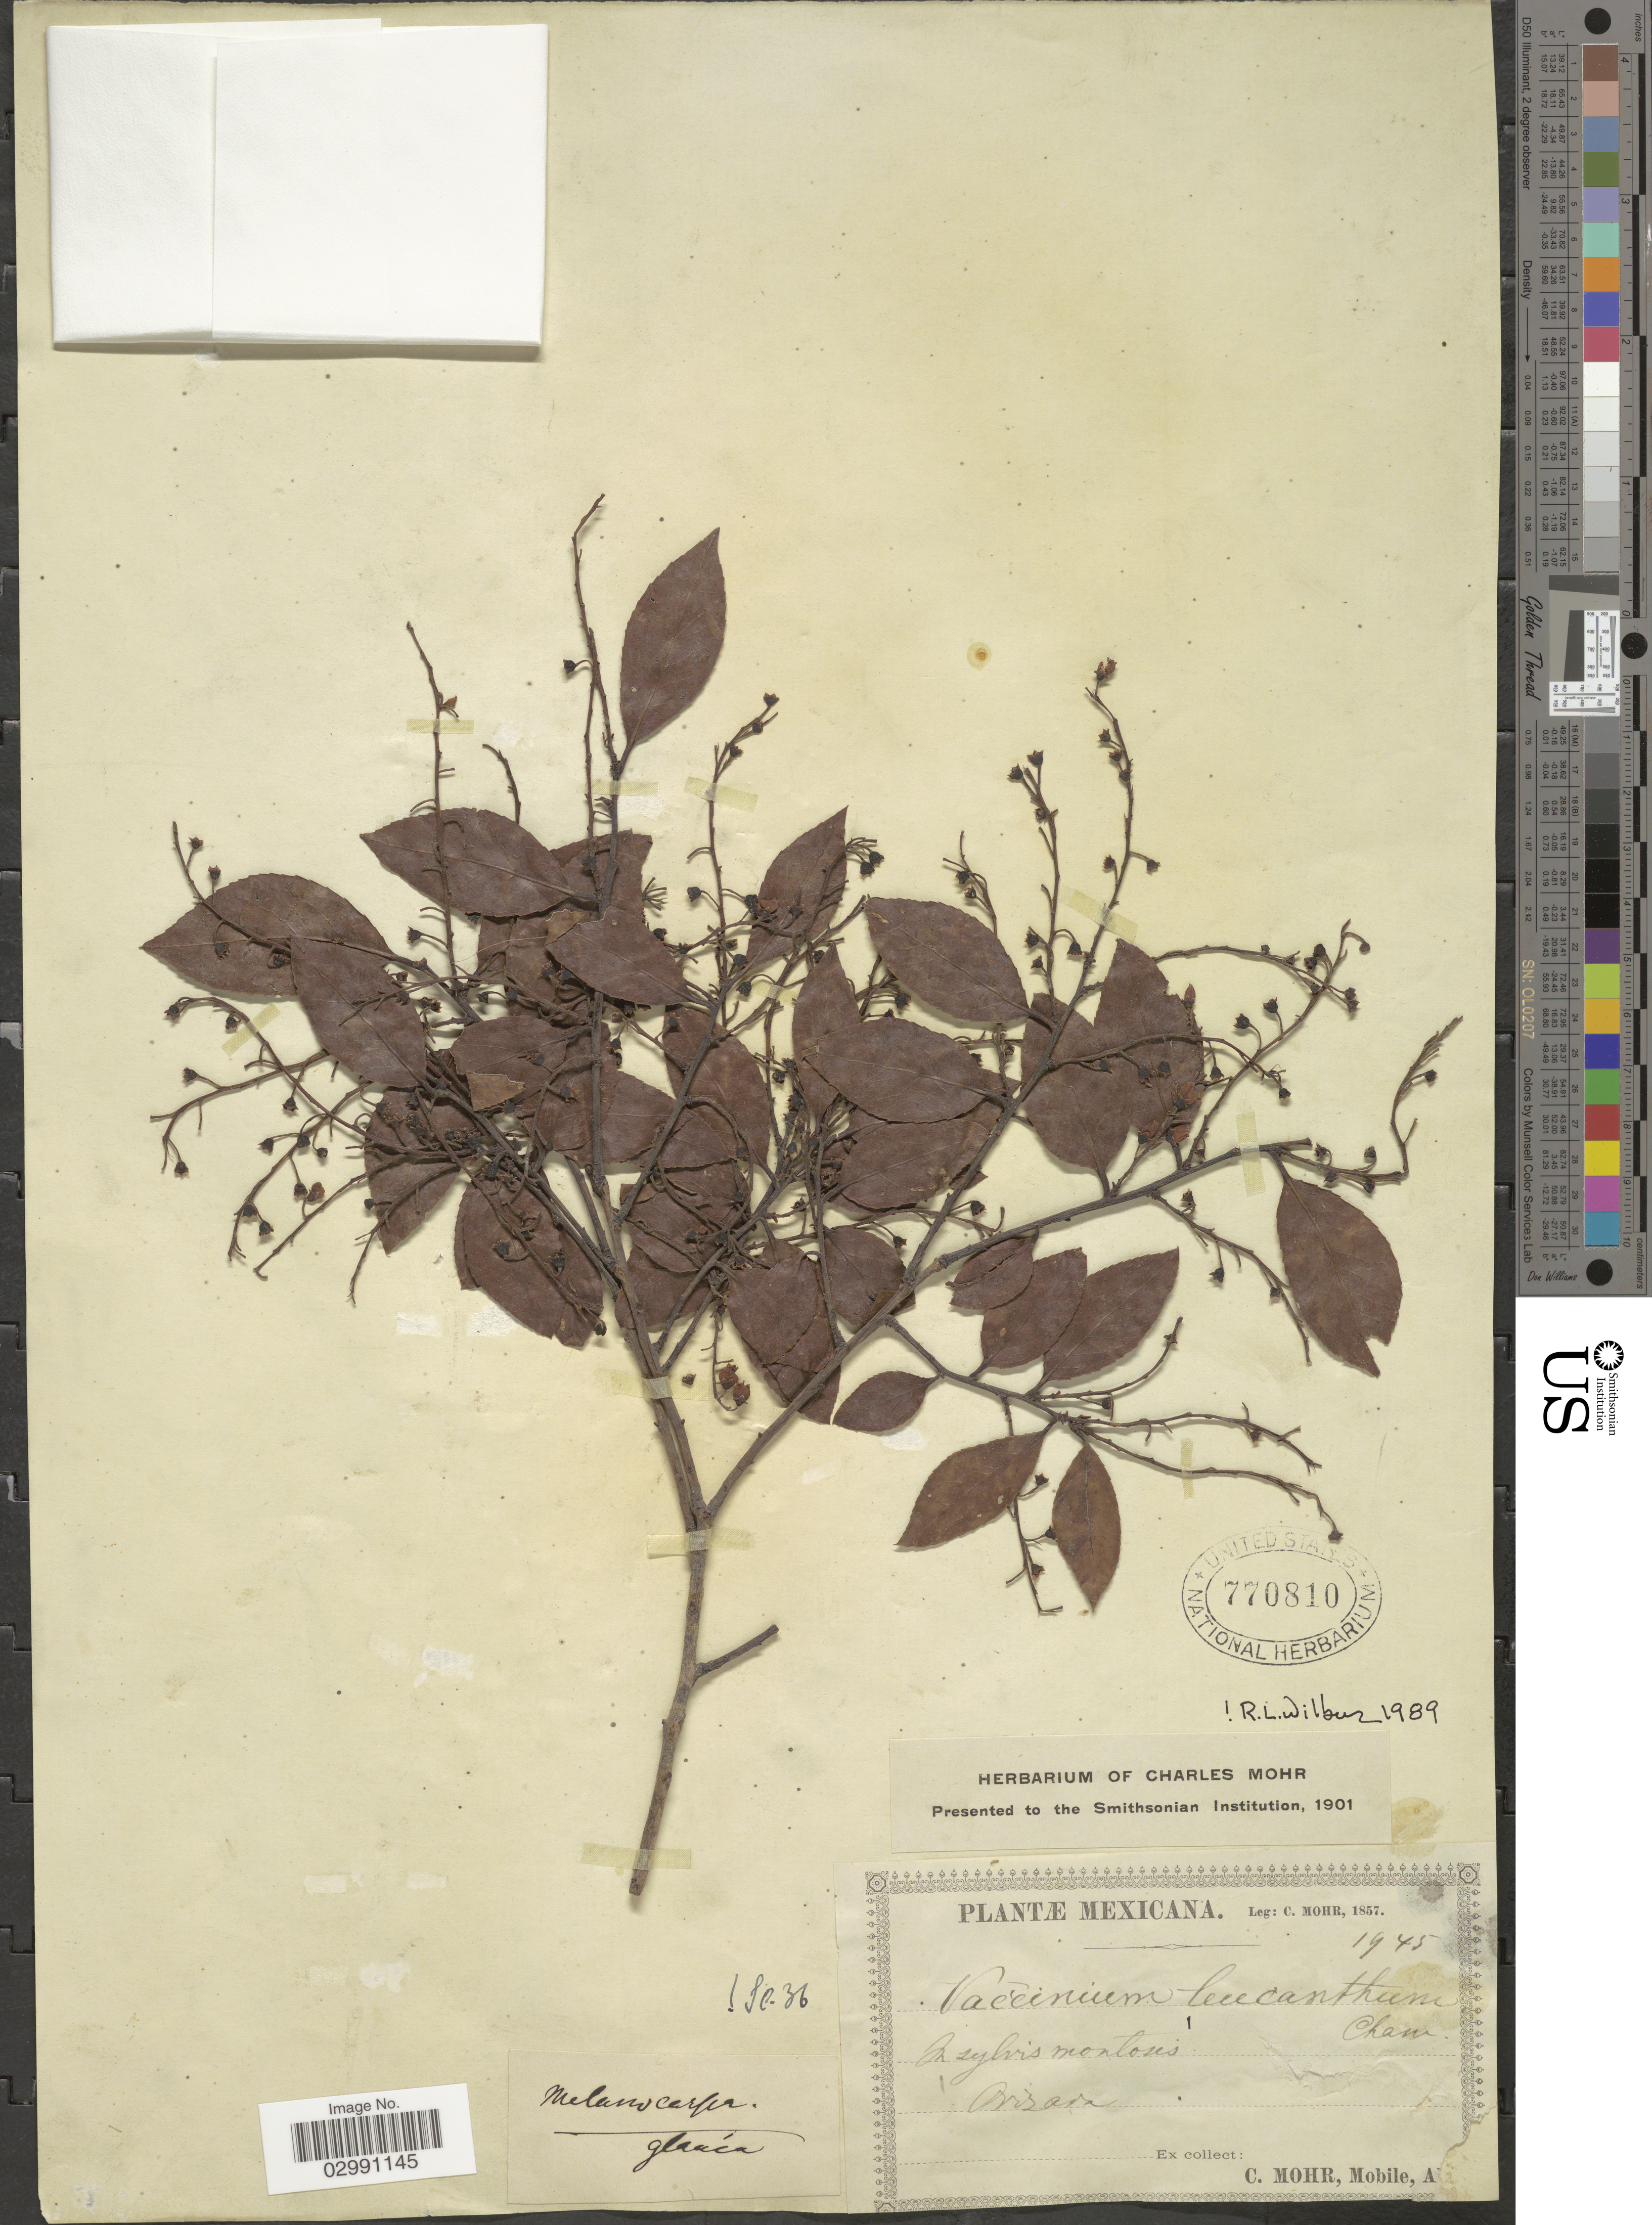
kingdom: Plantae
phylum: Tracheophyta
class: Magnoliopsida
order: Ericales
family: Ericaceae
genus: Vaccinium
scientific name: Vaccinium leucanthum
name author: Schltdl.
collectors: C. T. Mohr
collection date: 1945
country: United States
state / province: Arizona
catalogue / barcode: US 770810